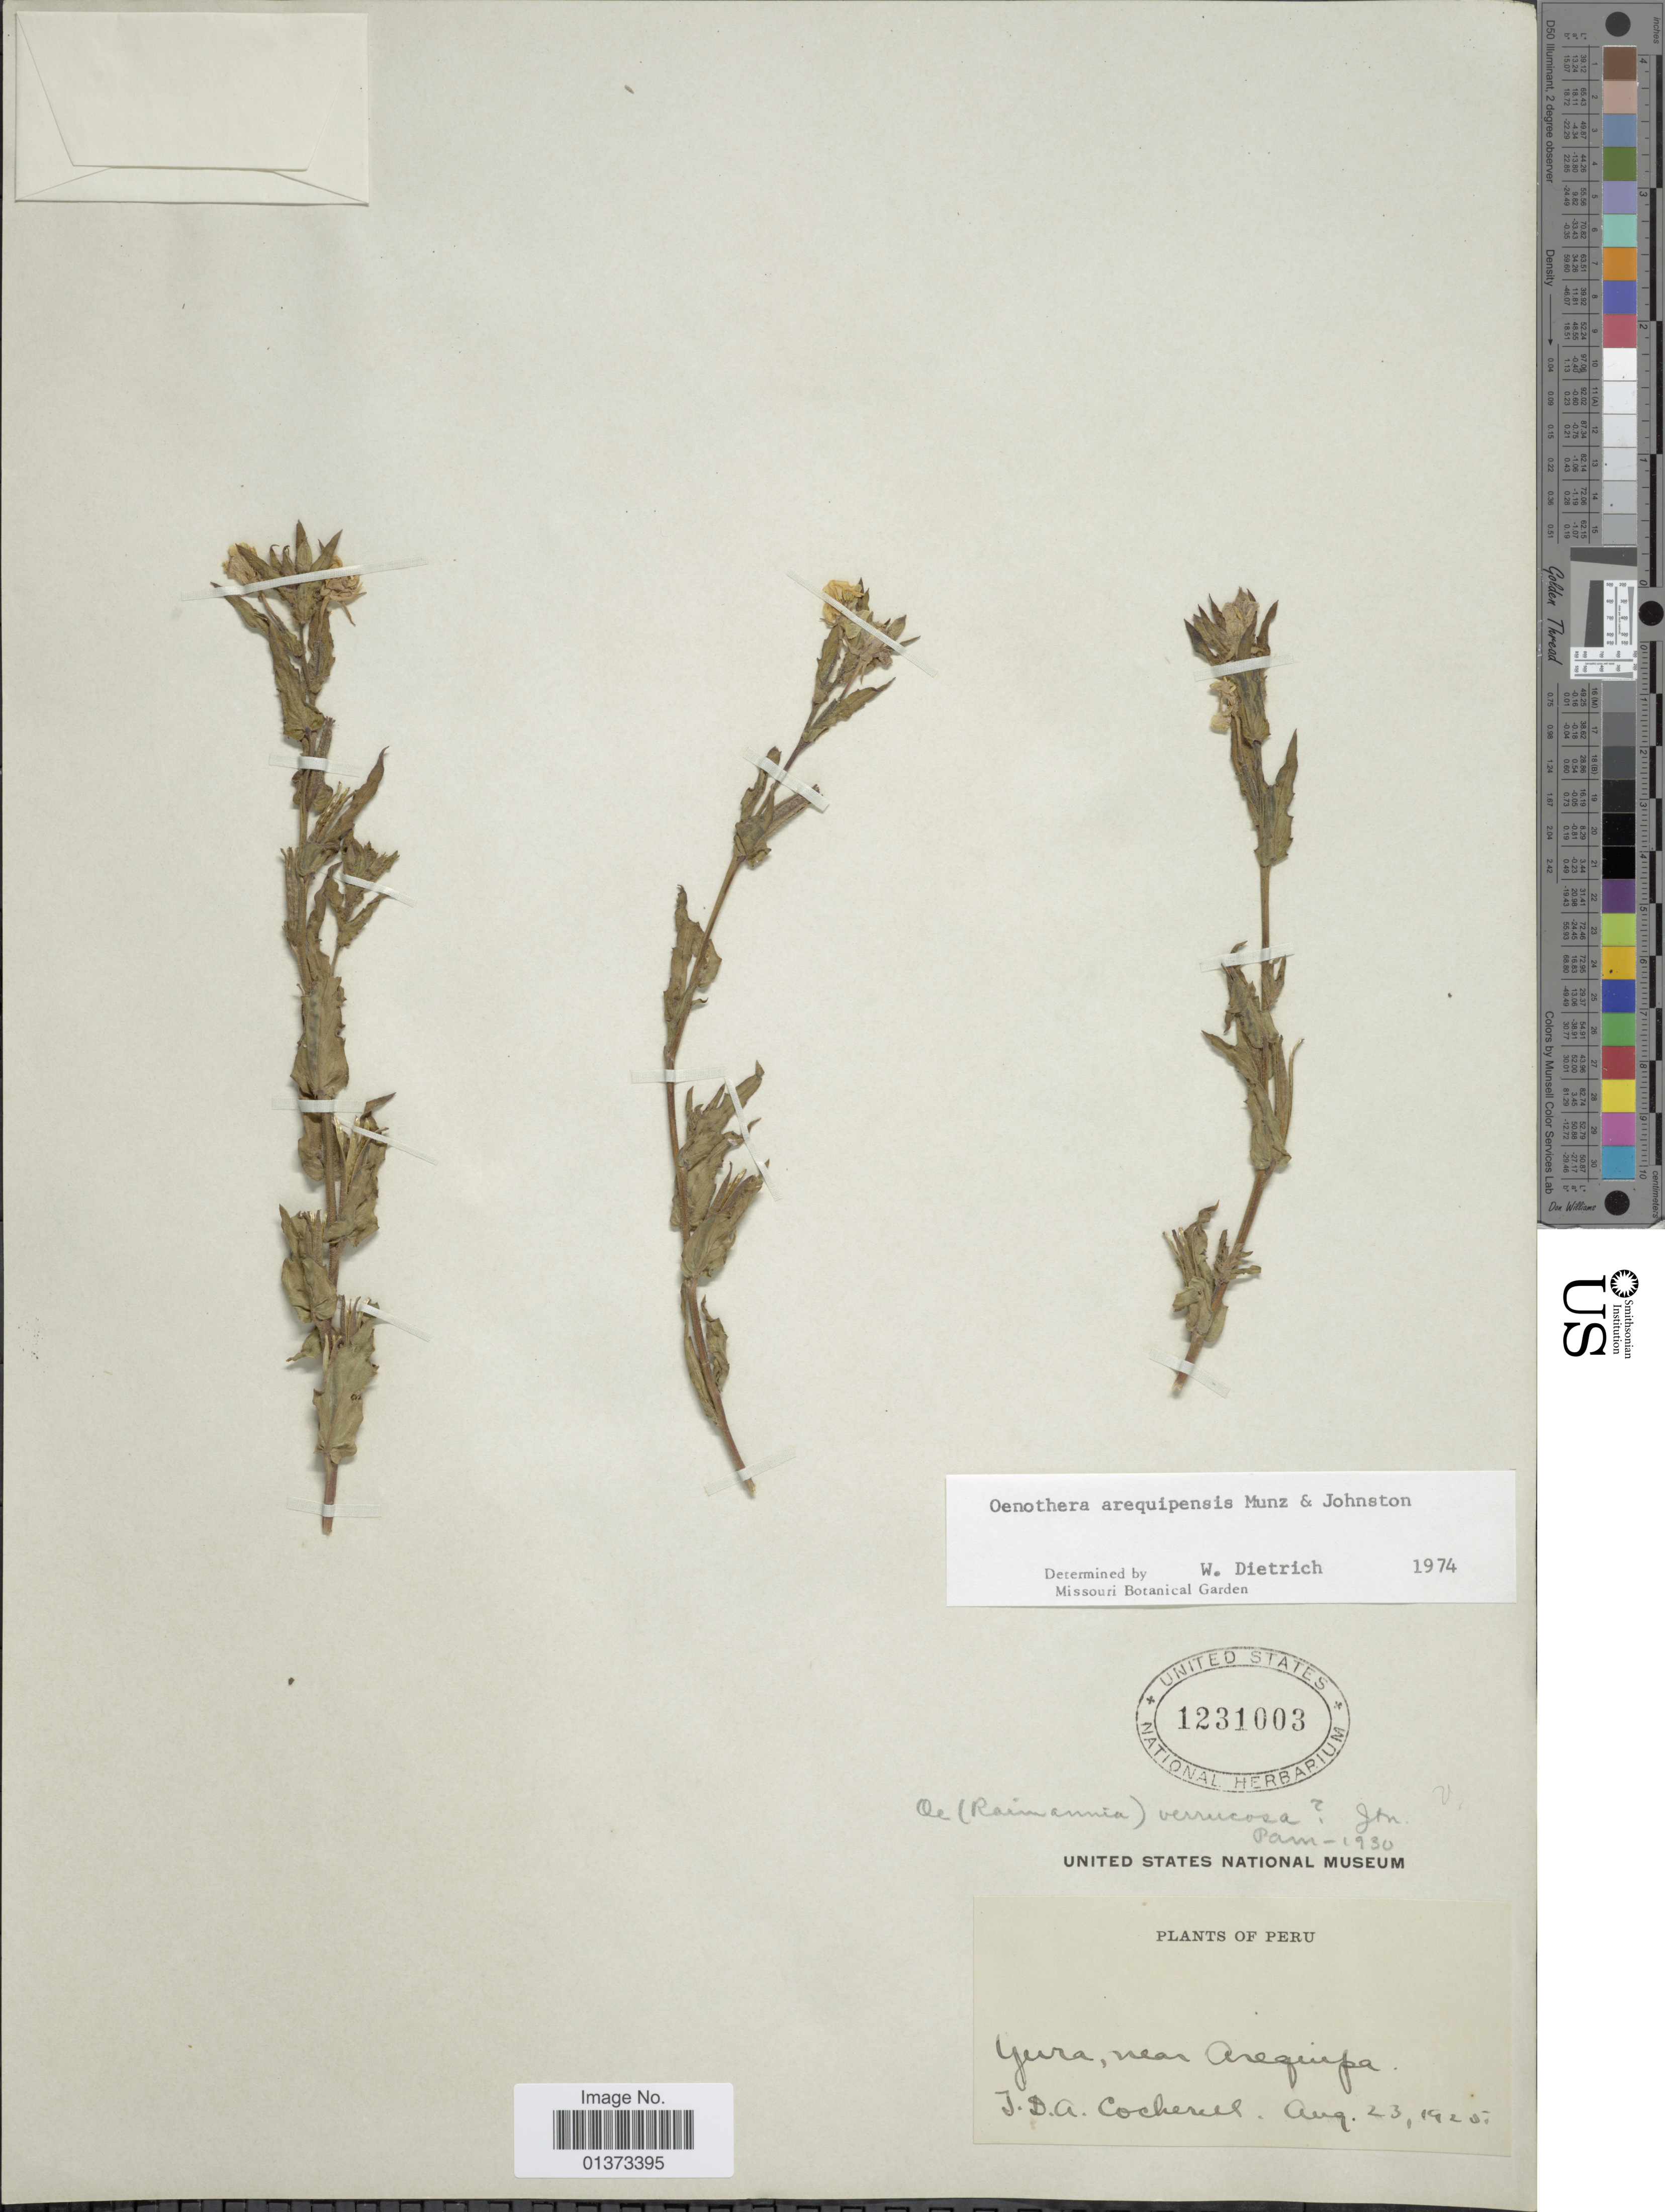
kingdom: Plantae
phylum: Tracheophyta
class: Magnoliopsida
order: Myrtales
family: Onagraceae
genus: Oenothera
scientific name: Oenothera arequipensis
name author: Munz & I.M. Johnst.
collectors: J. Cockerell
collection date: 1925-08-23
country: Peru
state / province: Arequipa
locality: Yura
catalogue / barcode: US 1231003